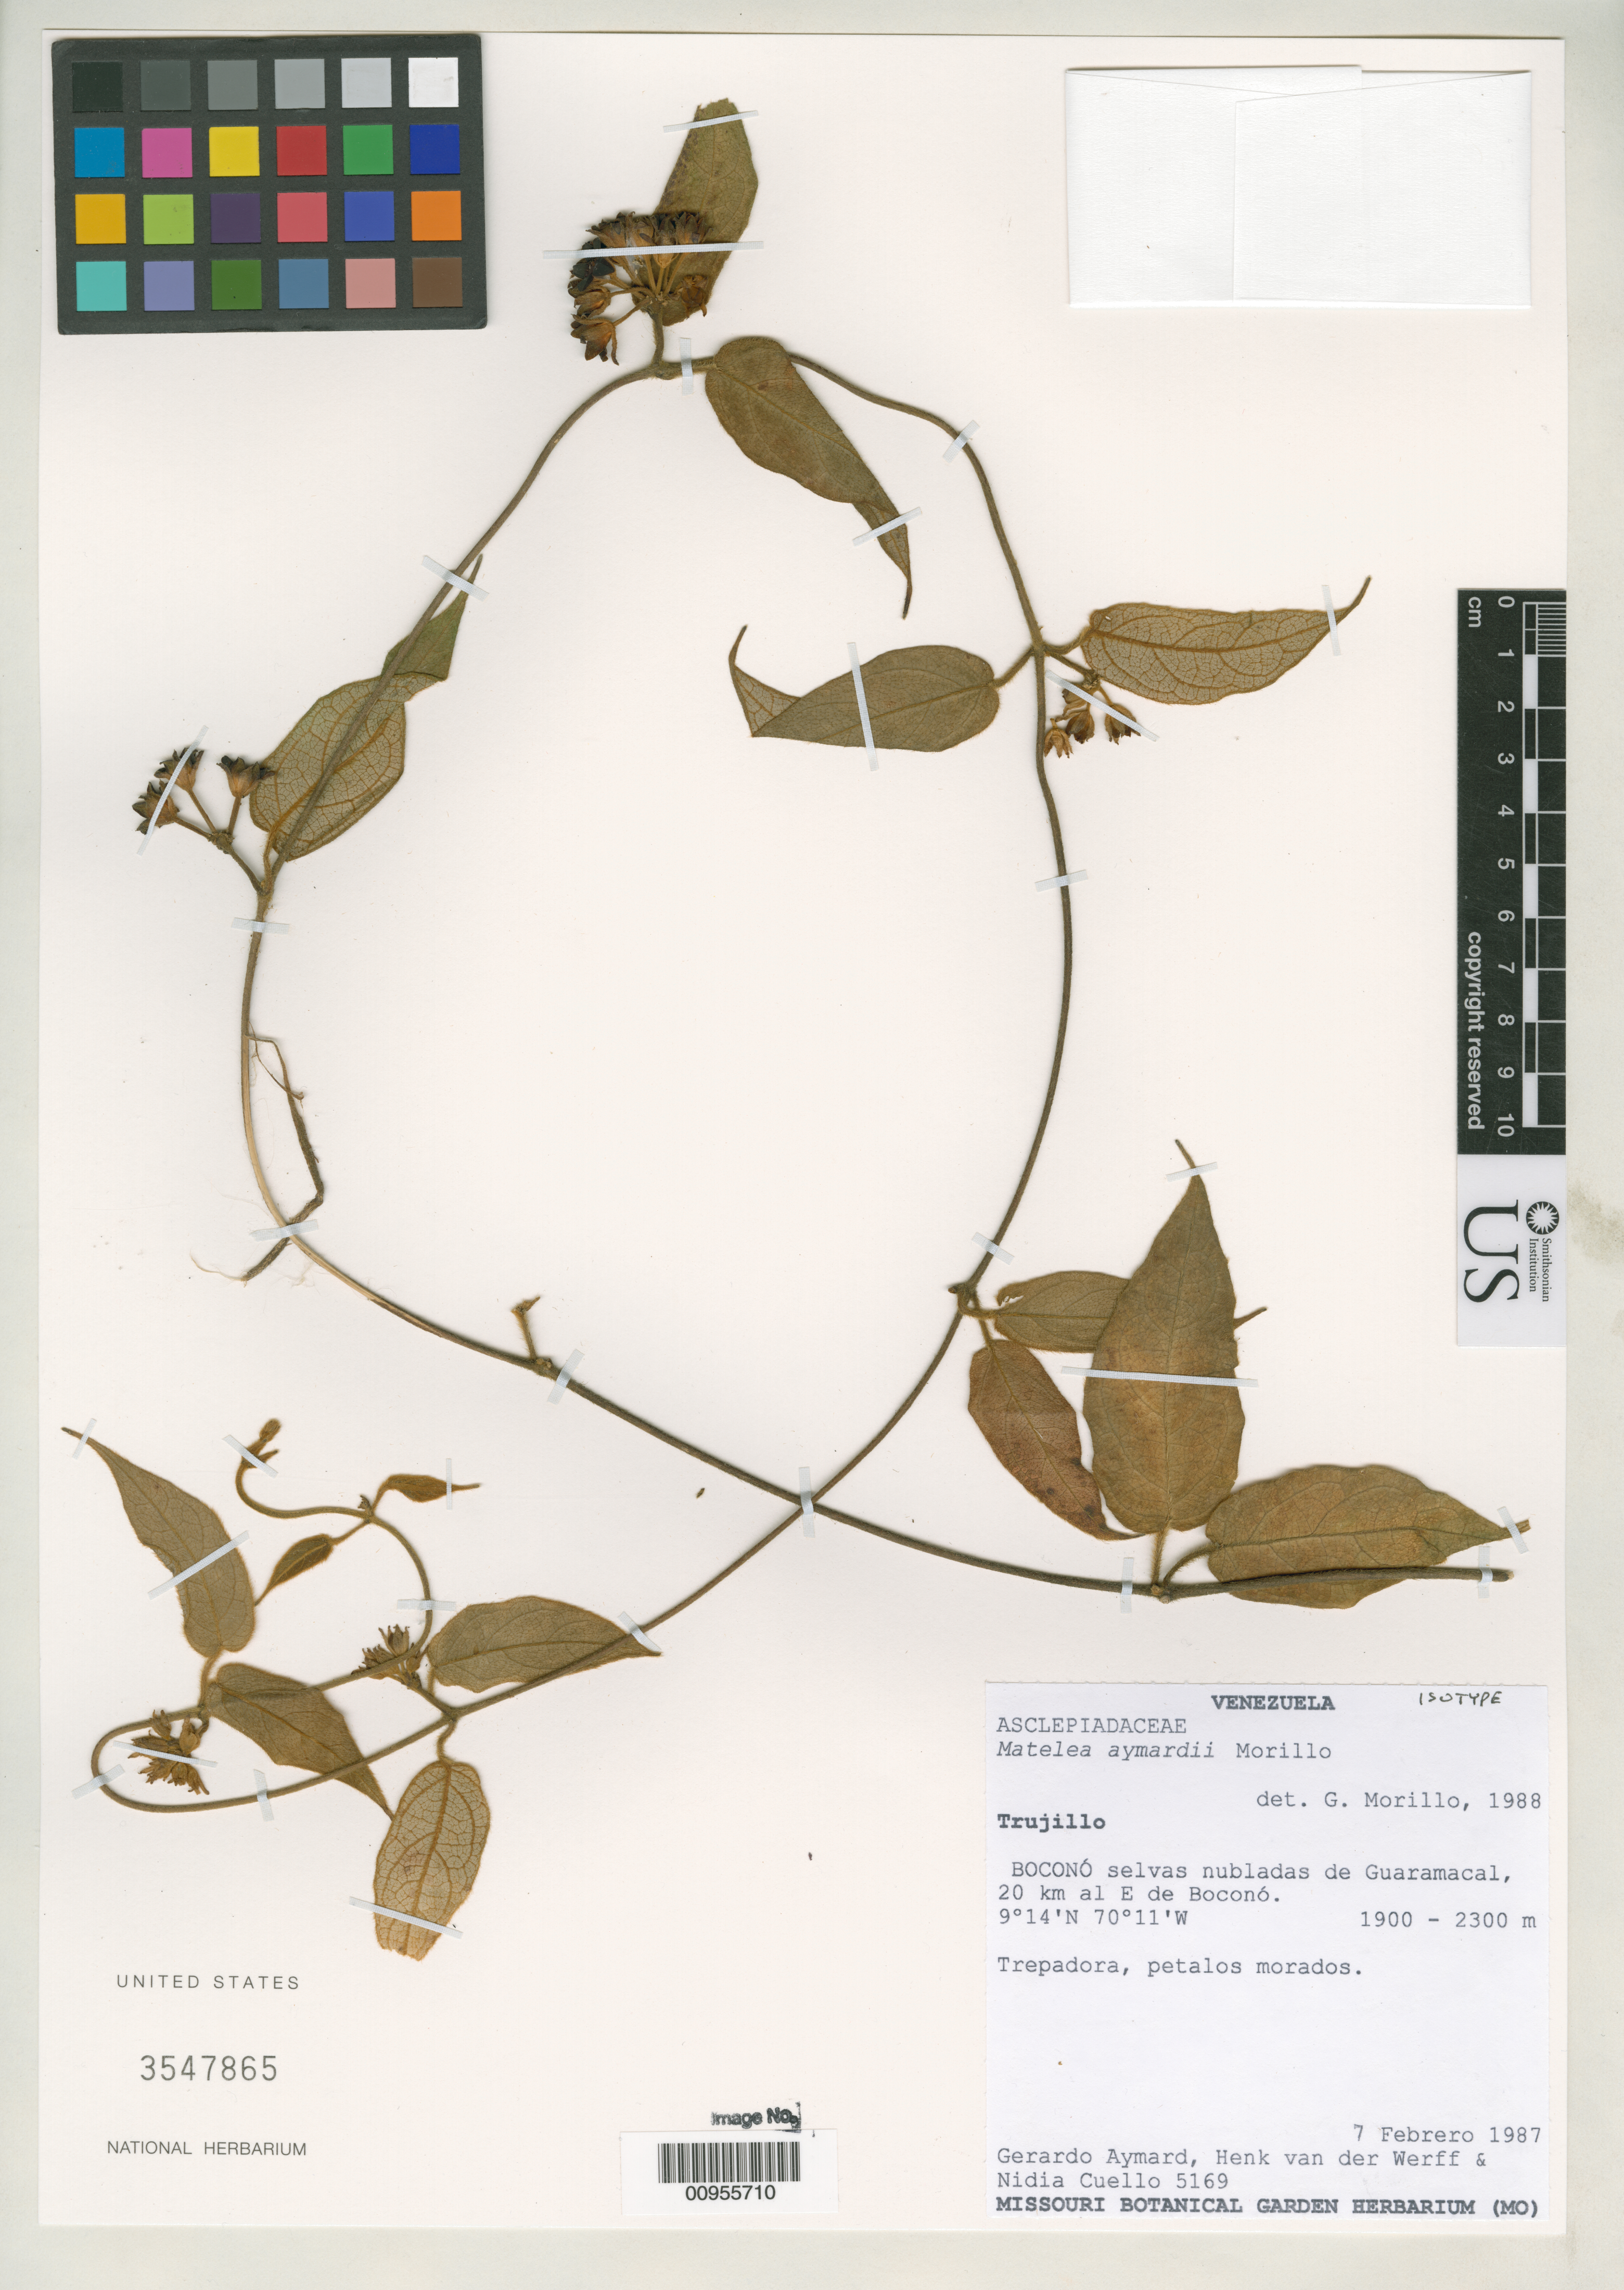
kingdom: Plantae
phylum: Tracheophyta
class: Magnoliopsida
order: Gentianales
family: Apocynaceae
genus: Matelea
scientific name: Matelea aymardii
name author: Morillo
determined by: Morillo, G. N.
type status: Isotype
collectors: G. A. Aymard, H. van der Werff & N. L. Cuello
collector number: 5169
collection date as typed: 07 Feb 1987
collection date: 1987-02-07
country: Venezuela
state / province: Trujillo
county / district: Boconó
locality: Guaramacal. 20 km E Boconó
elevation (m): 1900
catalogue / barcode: US 3547865